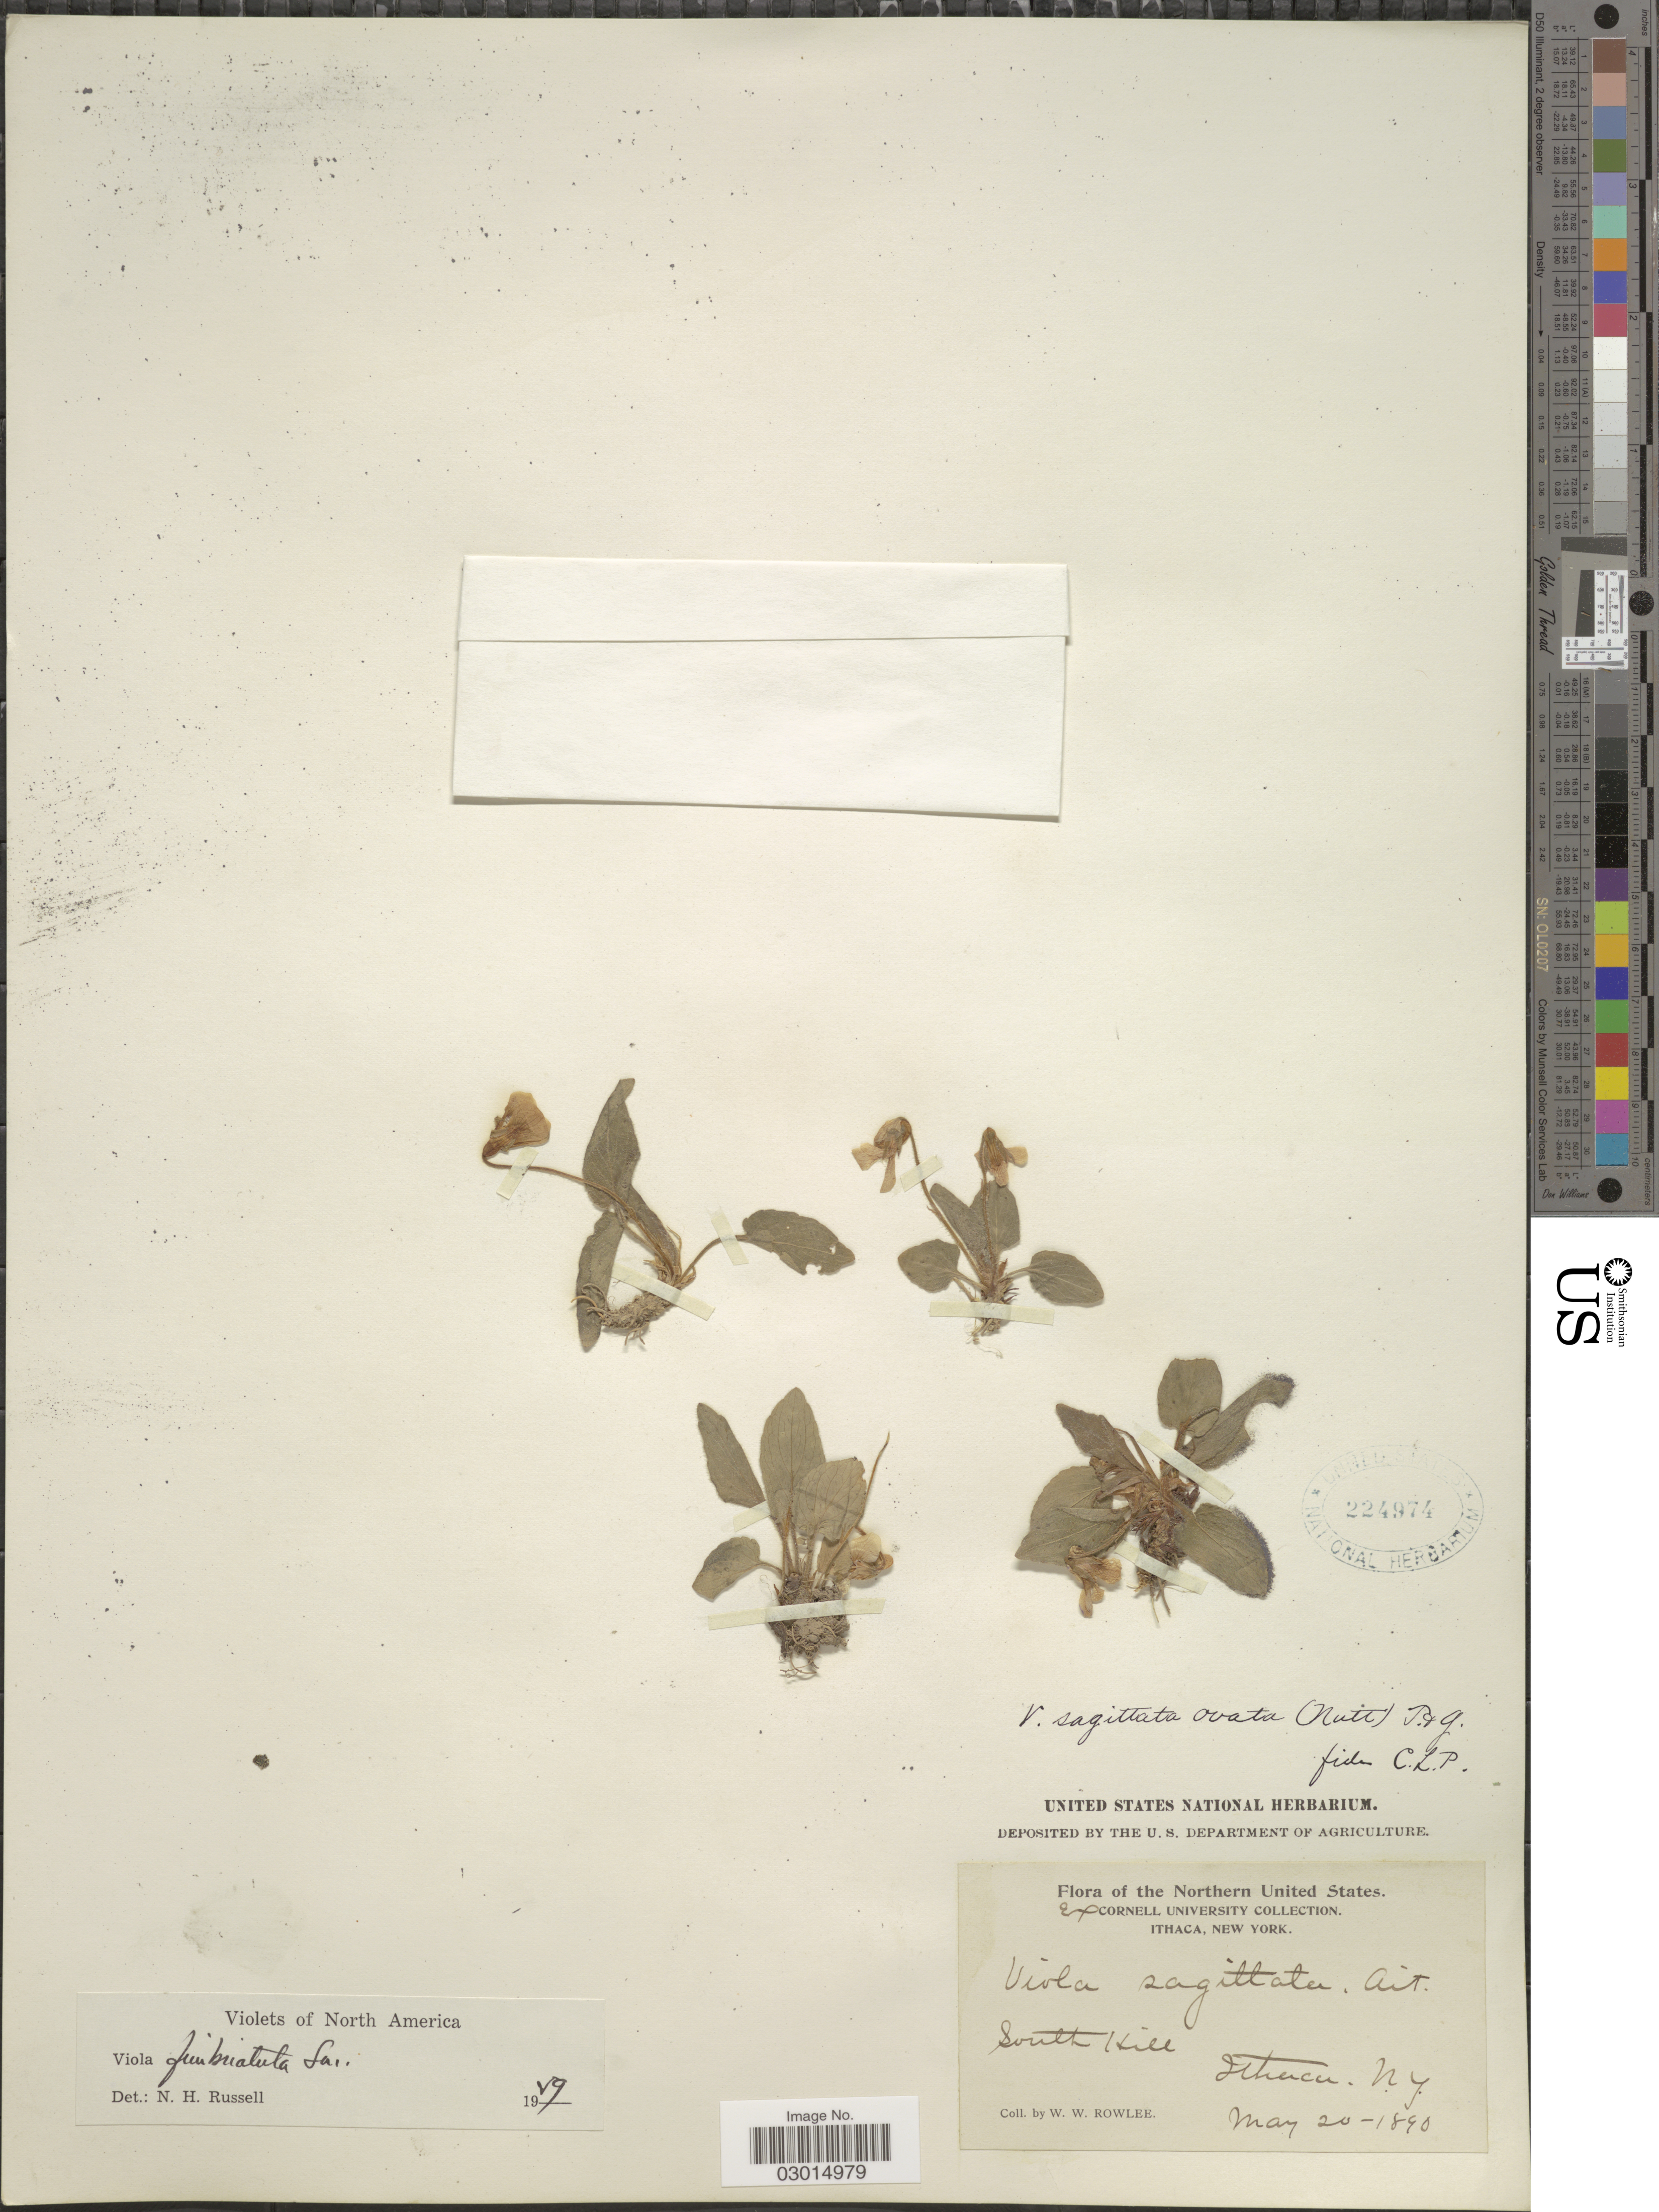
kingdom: Plantae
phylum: Tracheophyta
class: Magnoliopsida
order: Malpighiales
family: Violaceae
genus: Viola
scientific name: Viola fimbriatula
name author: Small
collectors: W. W. Rowlee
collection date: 1890-05-20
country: United States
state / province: New York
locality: South Hill, Ithaca, N.Y.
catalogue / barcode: US 224974